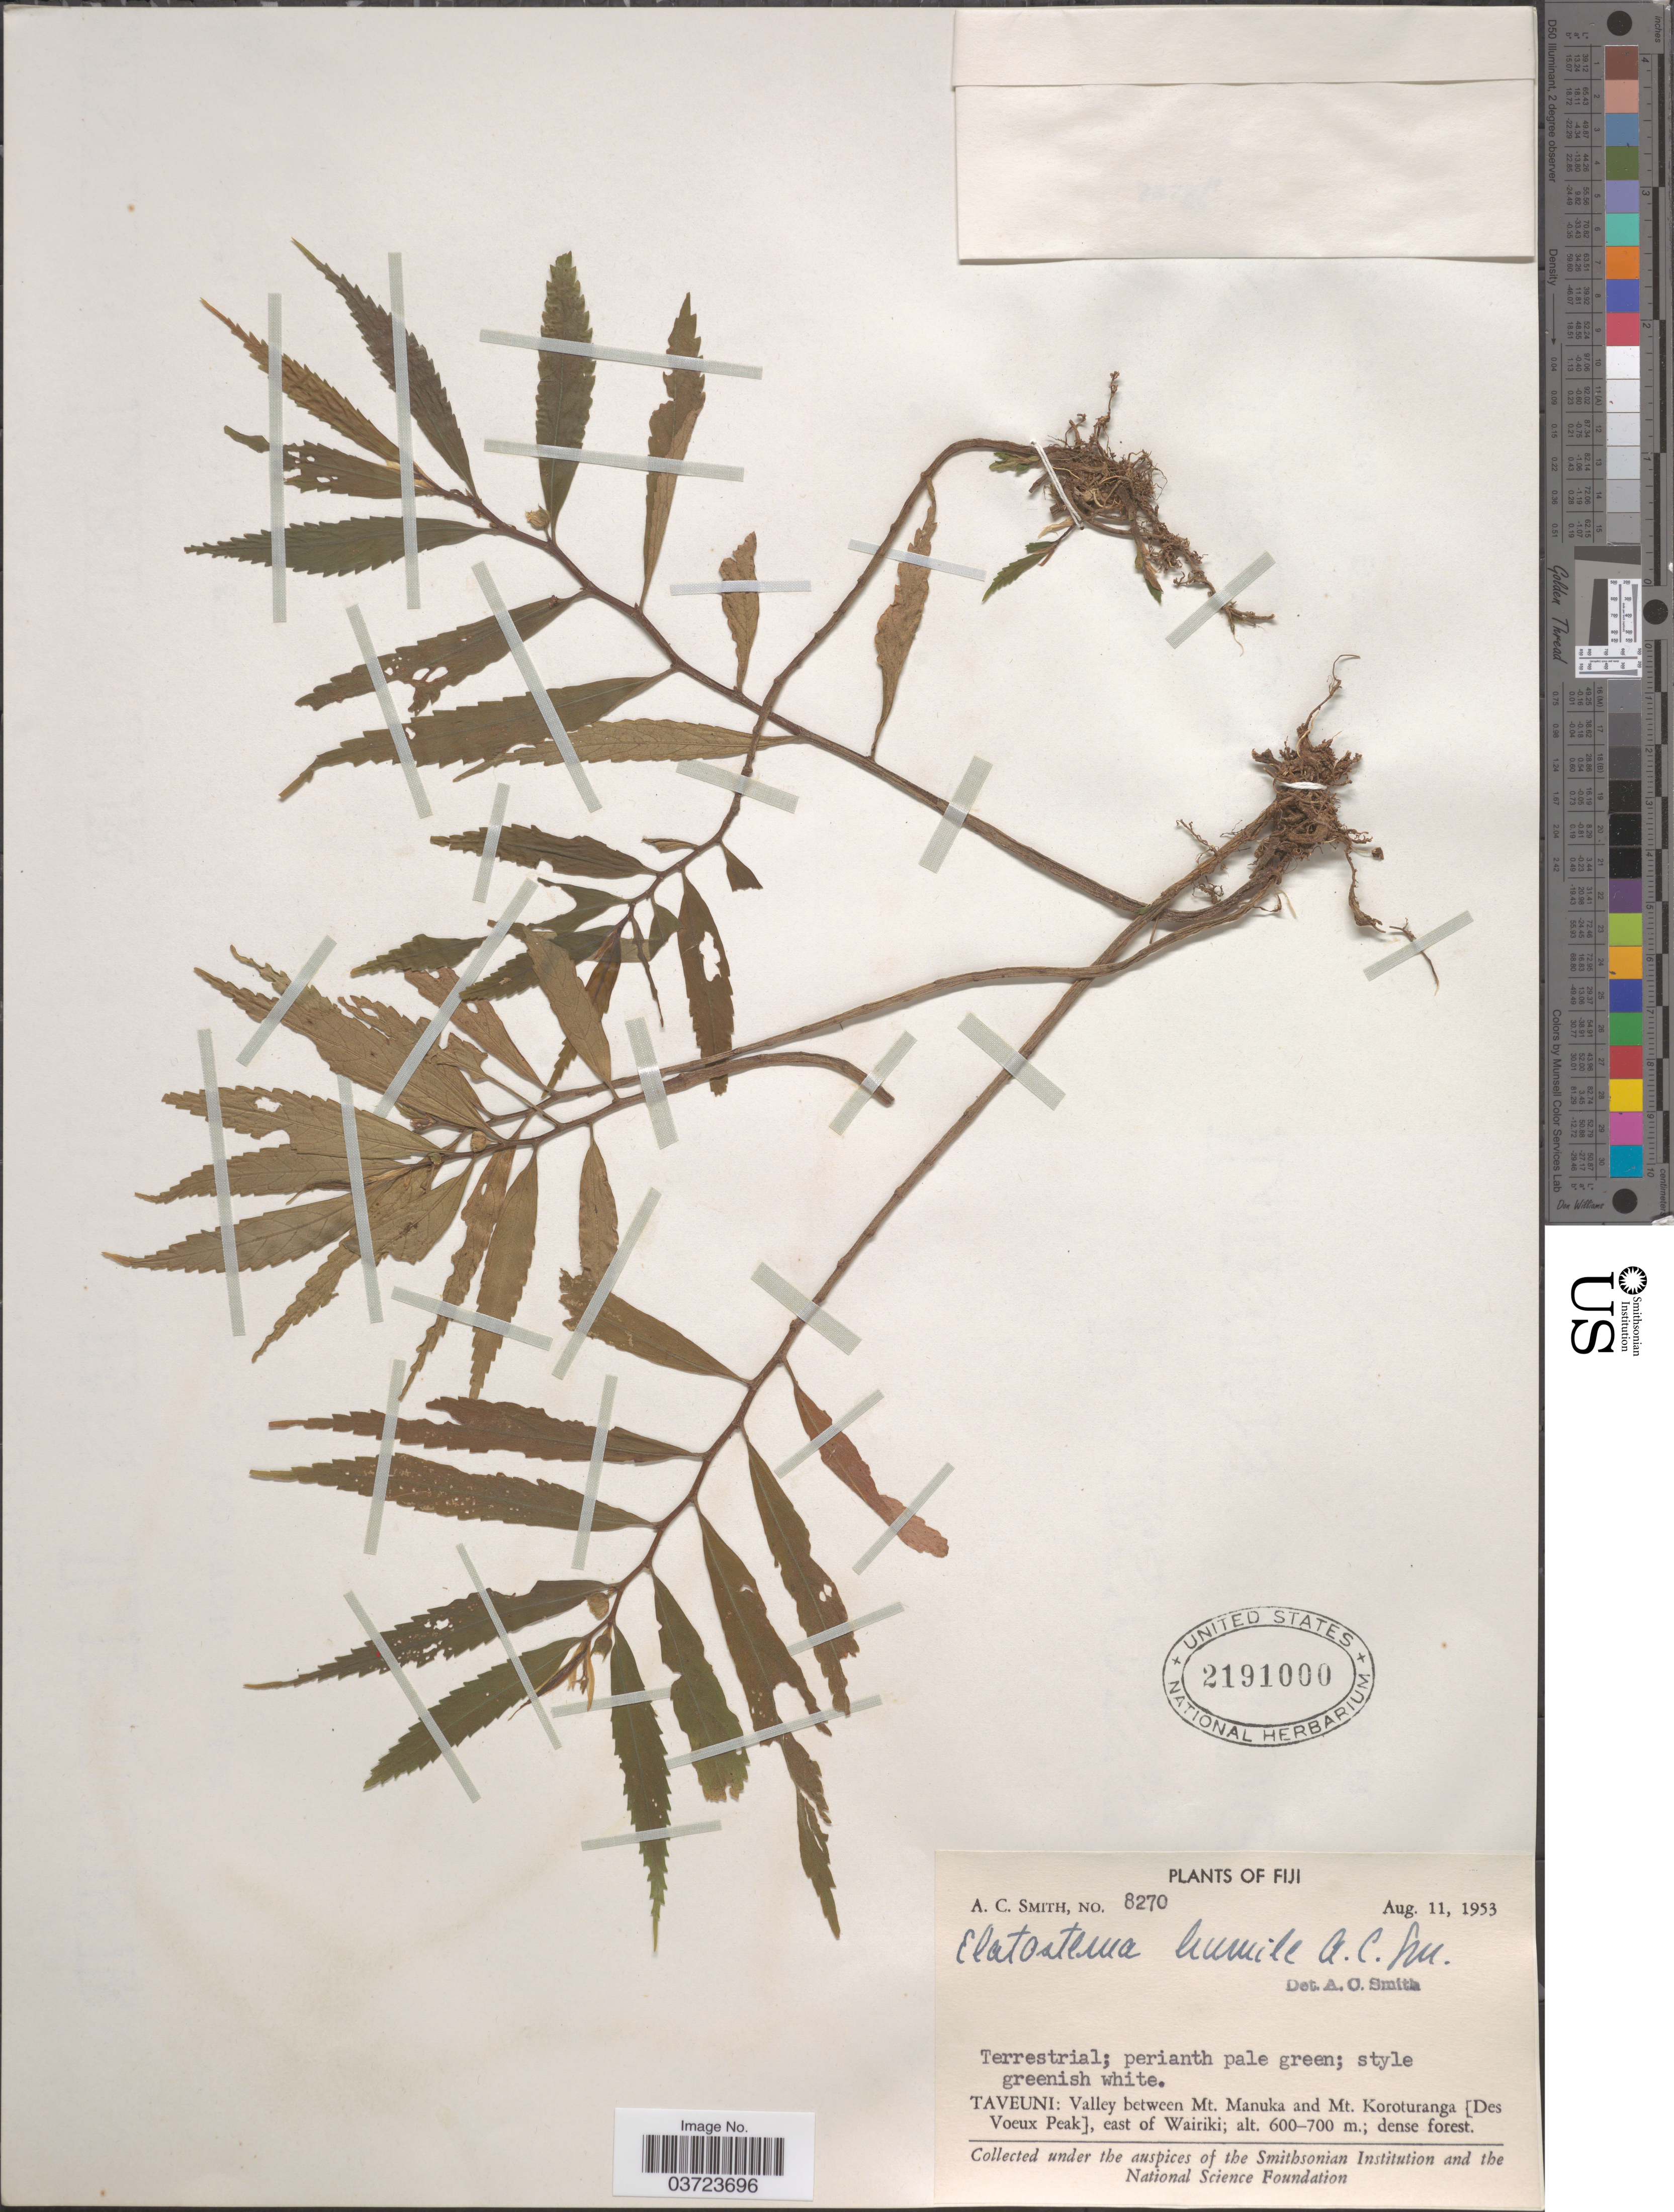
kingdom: Plantae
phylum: Tracheophyta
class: Magnoliopsida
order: Rosales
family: Urticaceae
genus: Elatostema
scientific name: Elatostema humile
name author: A.C. Sm.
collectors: A. C. Smith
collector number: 8270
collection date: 1953-08-11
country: Fiji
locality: Taveuni: Valley between Mt. Manuka and Mt. Koroturanga [Des Voeux Peak], east of Wairiki.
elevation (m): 600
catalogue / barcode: US 2191000